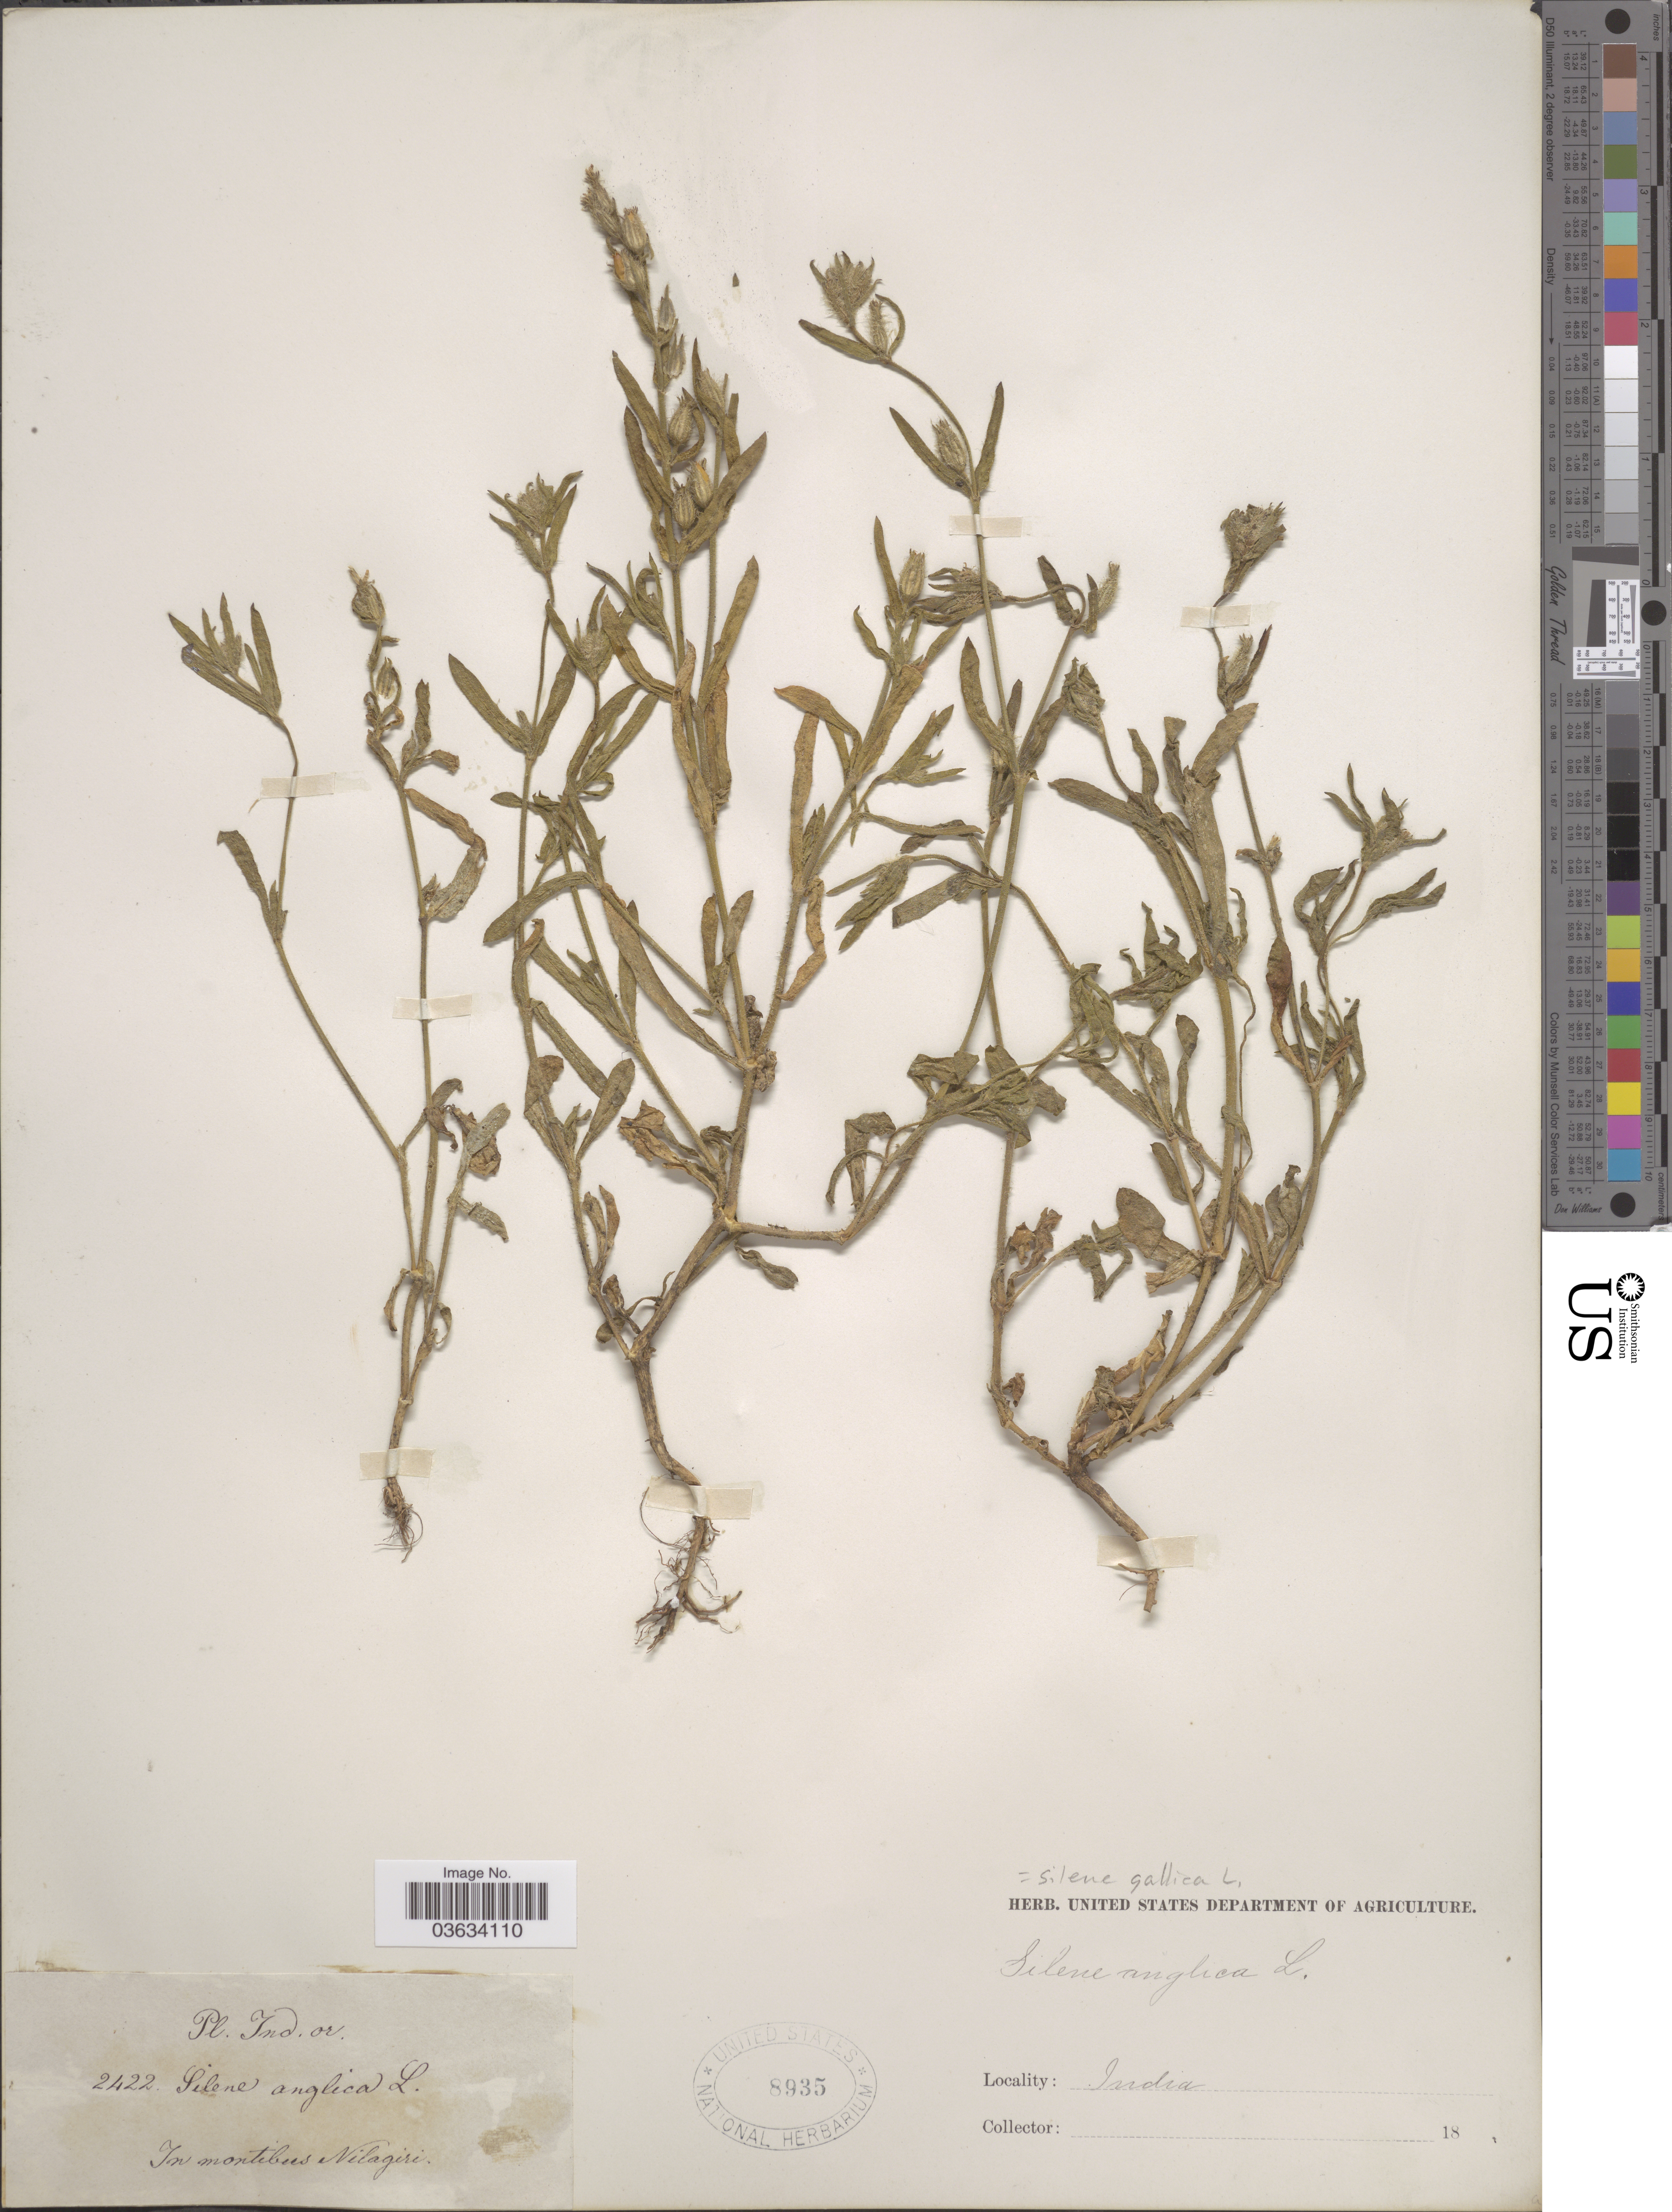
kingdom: Plantae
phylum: Tracheophyta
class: Magnoliopsida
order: Caryophyllales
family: Caryophyllaceae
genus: Silene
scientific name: Silene gallica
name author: L.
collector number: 2422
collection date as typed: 18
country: India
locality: Ind. or. In montibus Nilagiri.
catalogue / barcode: US 8935